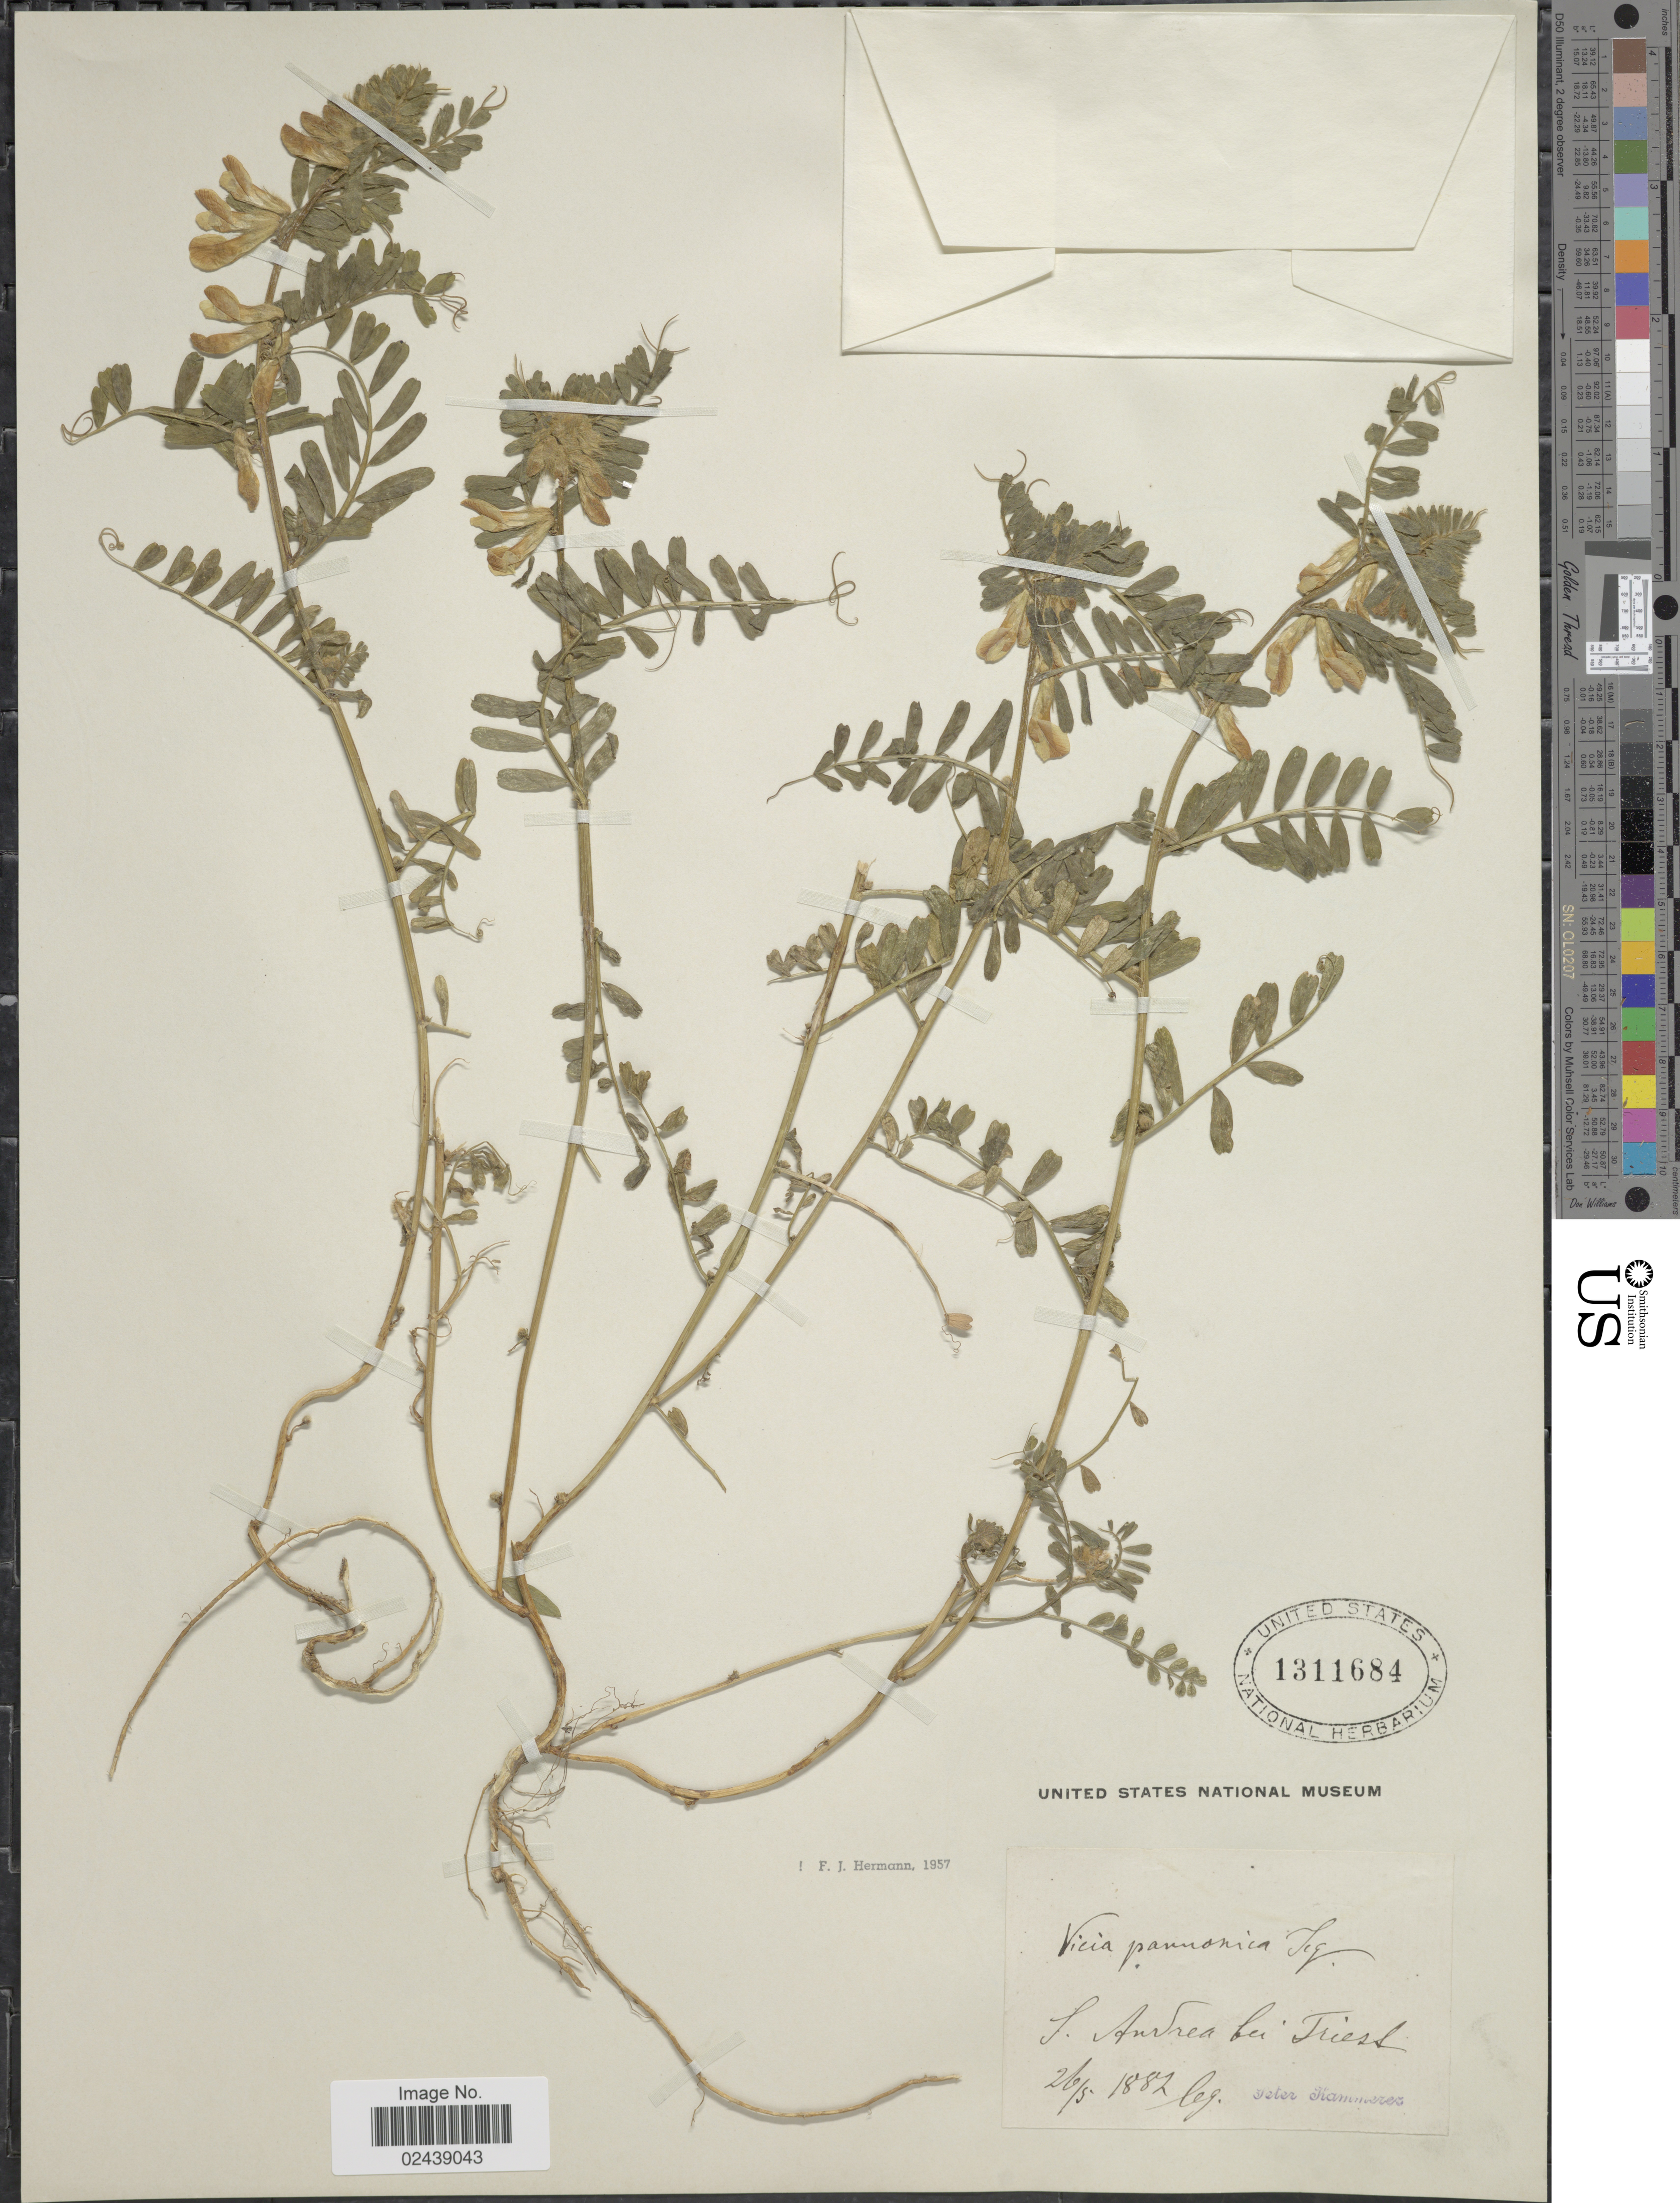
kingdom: Plantae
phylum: Tracheophyta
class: Magnoliopsida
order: Fabales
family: Fabaceae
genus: Vicia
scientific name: Vicia pannonica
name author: Crantz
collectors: P. Kammerer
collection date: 1882-05-26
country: Italy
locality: S. Andrea bei Triest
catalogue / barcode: US 1311684